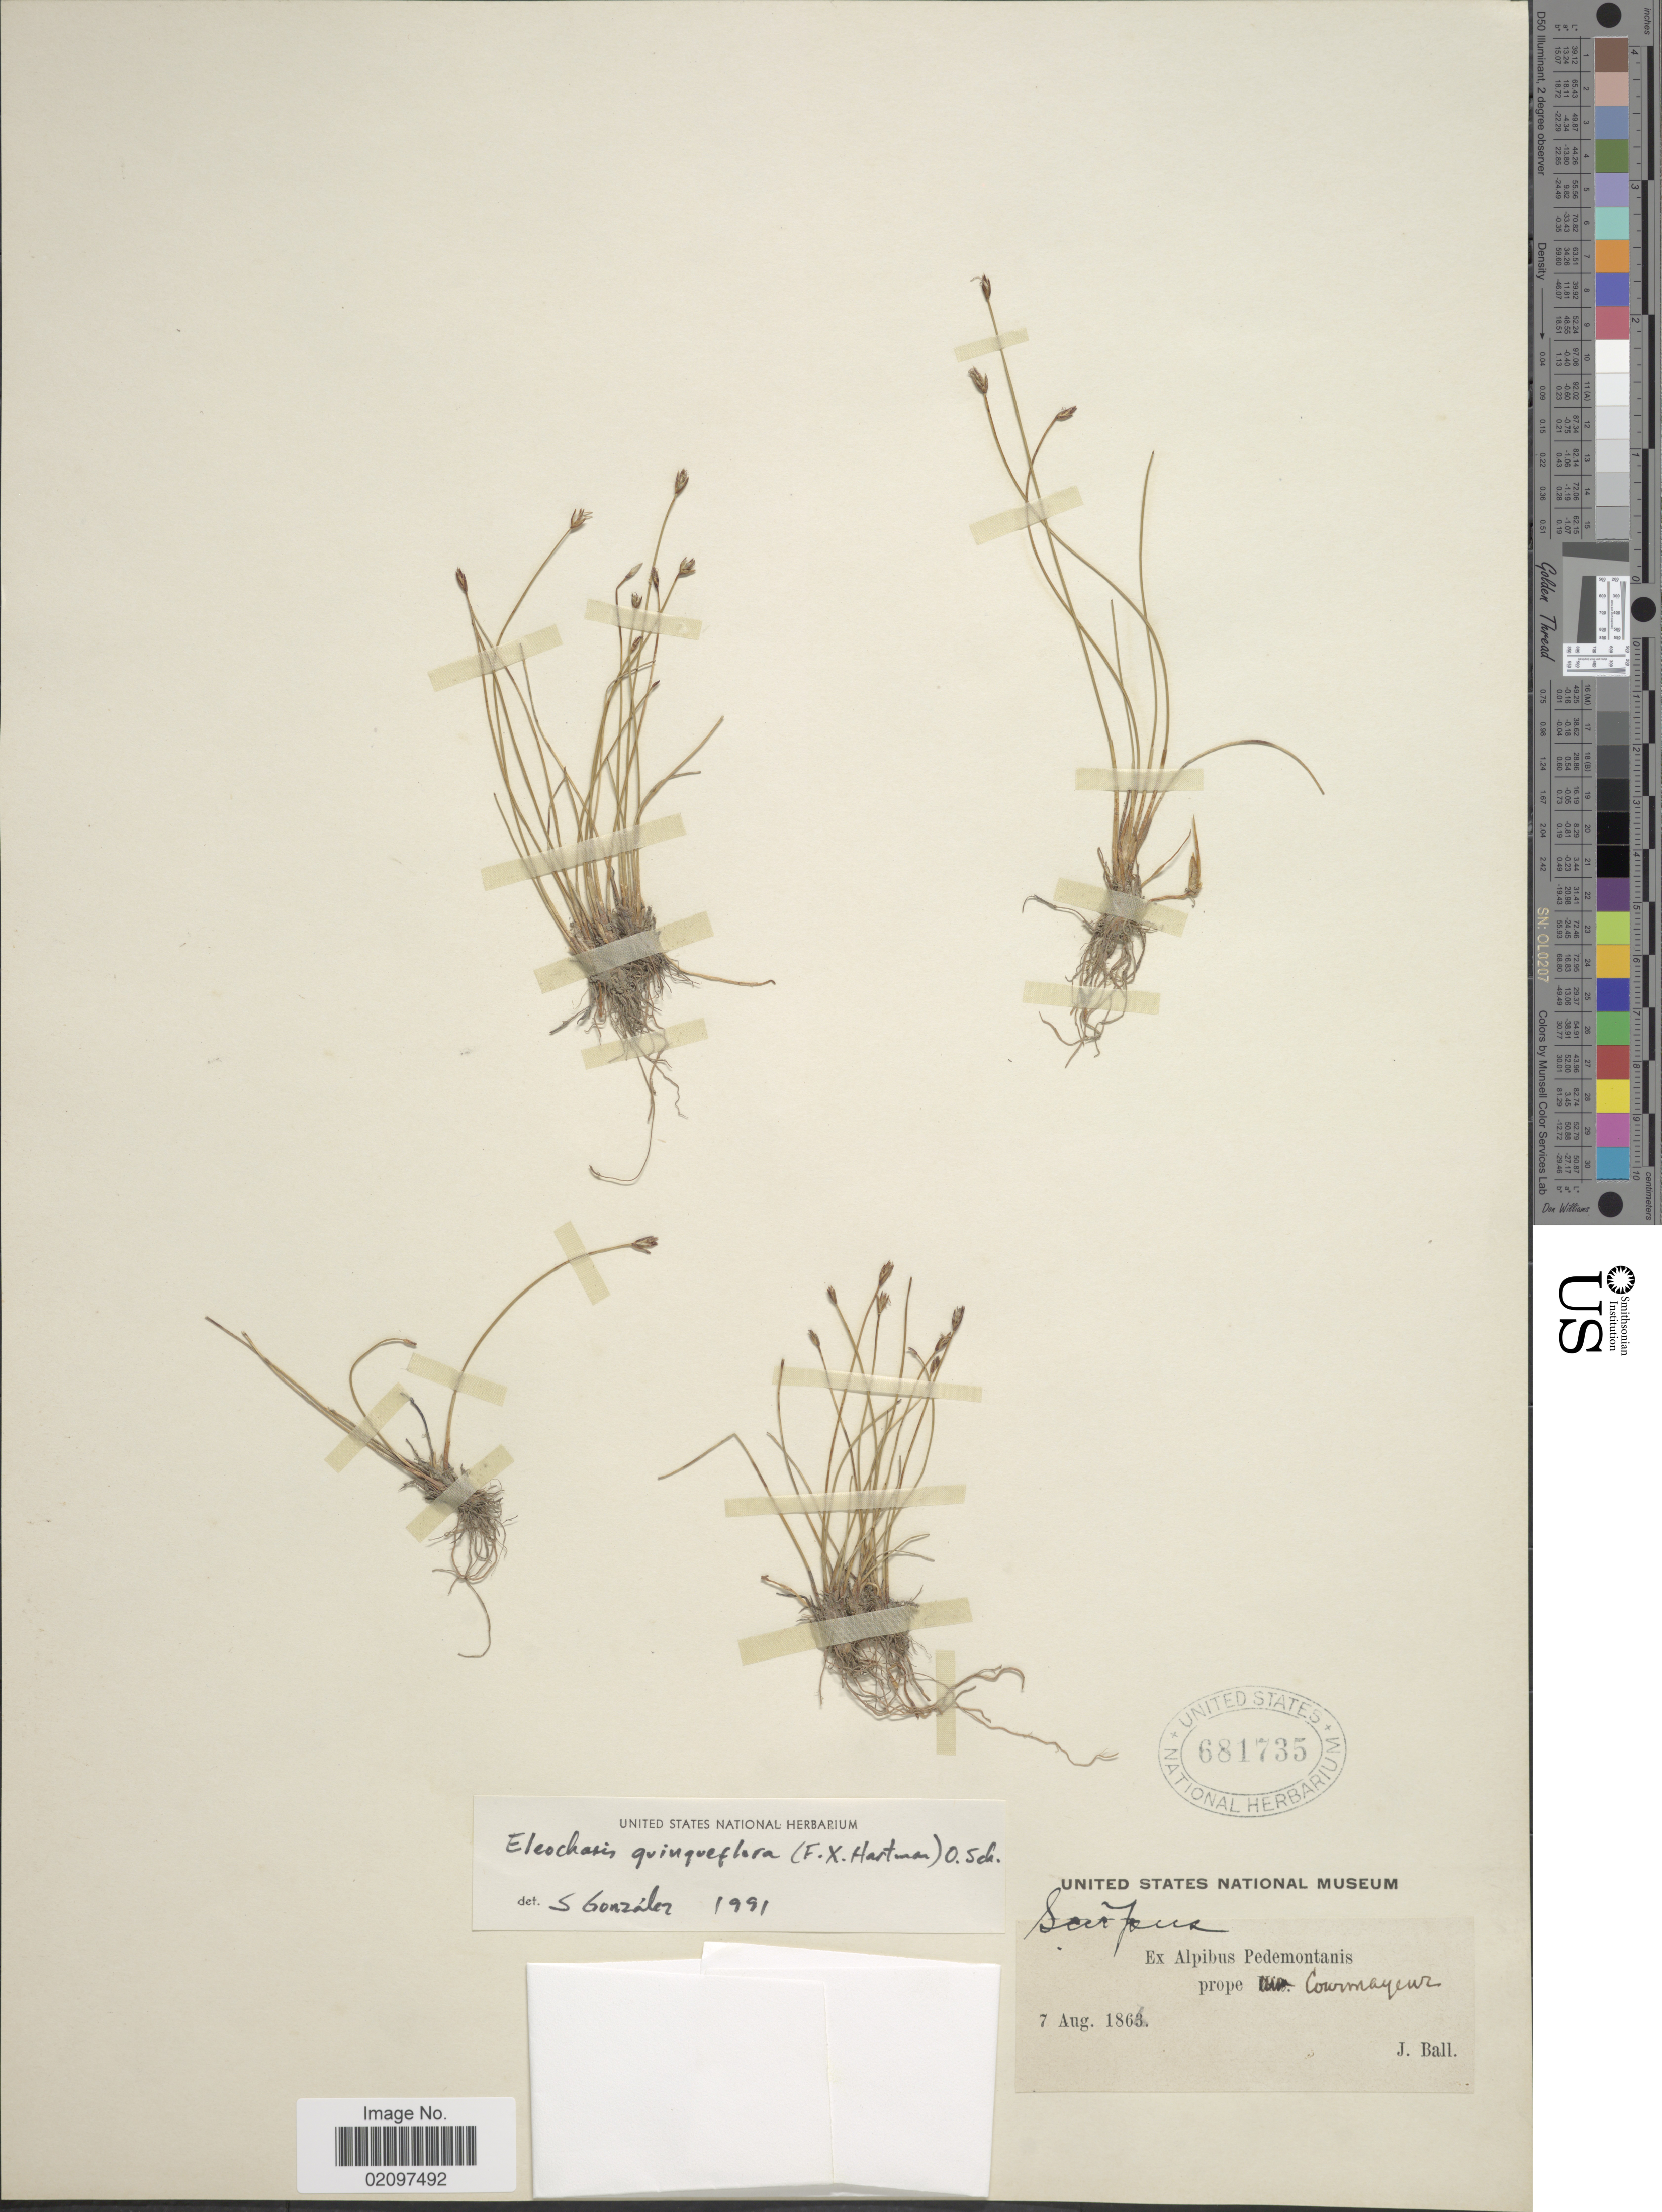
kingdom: Plantae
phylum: Tracheophyta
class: Liliopsida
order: Poales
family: Cyperaceae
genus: Eleocharis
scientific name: Eleocharis quinqueflora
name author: (Hartmann) O. Schwarz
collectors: J. Ball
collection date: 1863-08-07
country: Italy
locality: Alpibus Pedemontanis prope Courmayeur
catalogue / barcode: US 681735